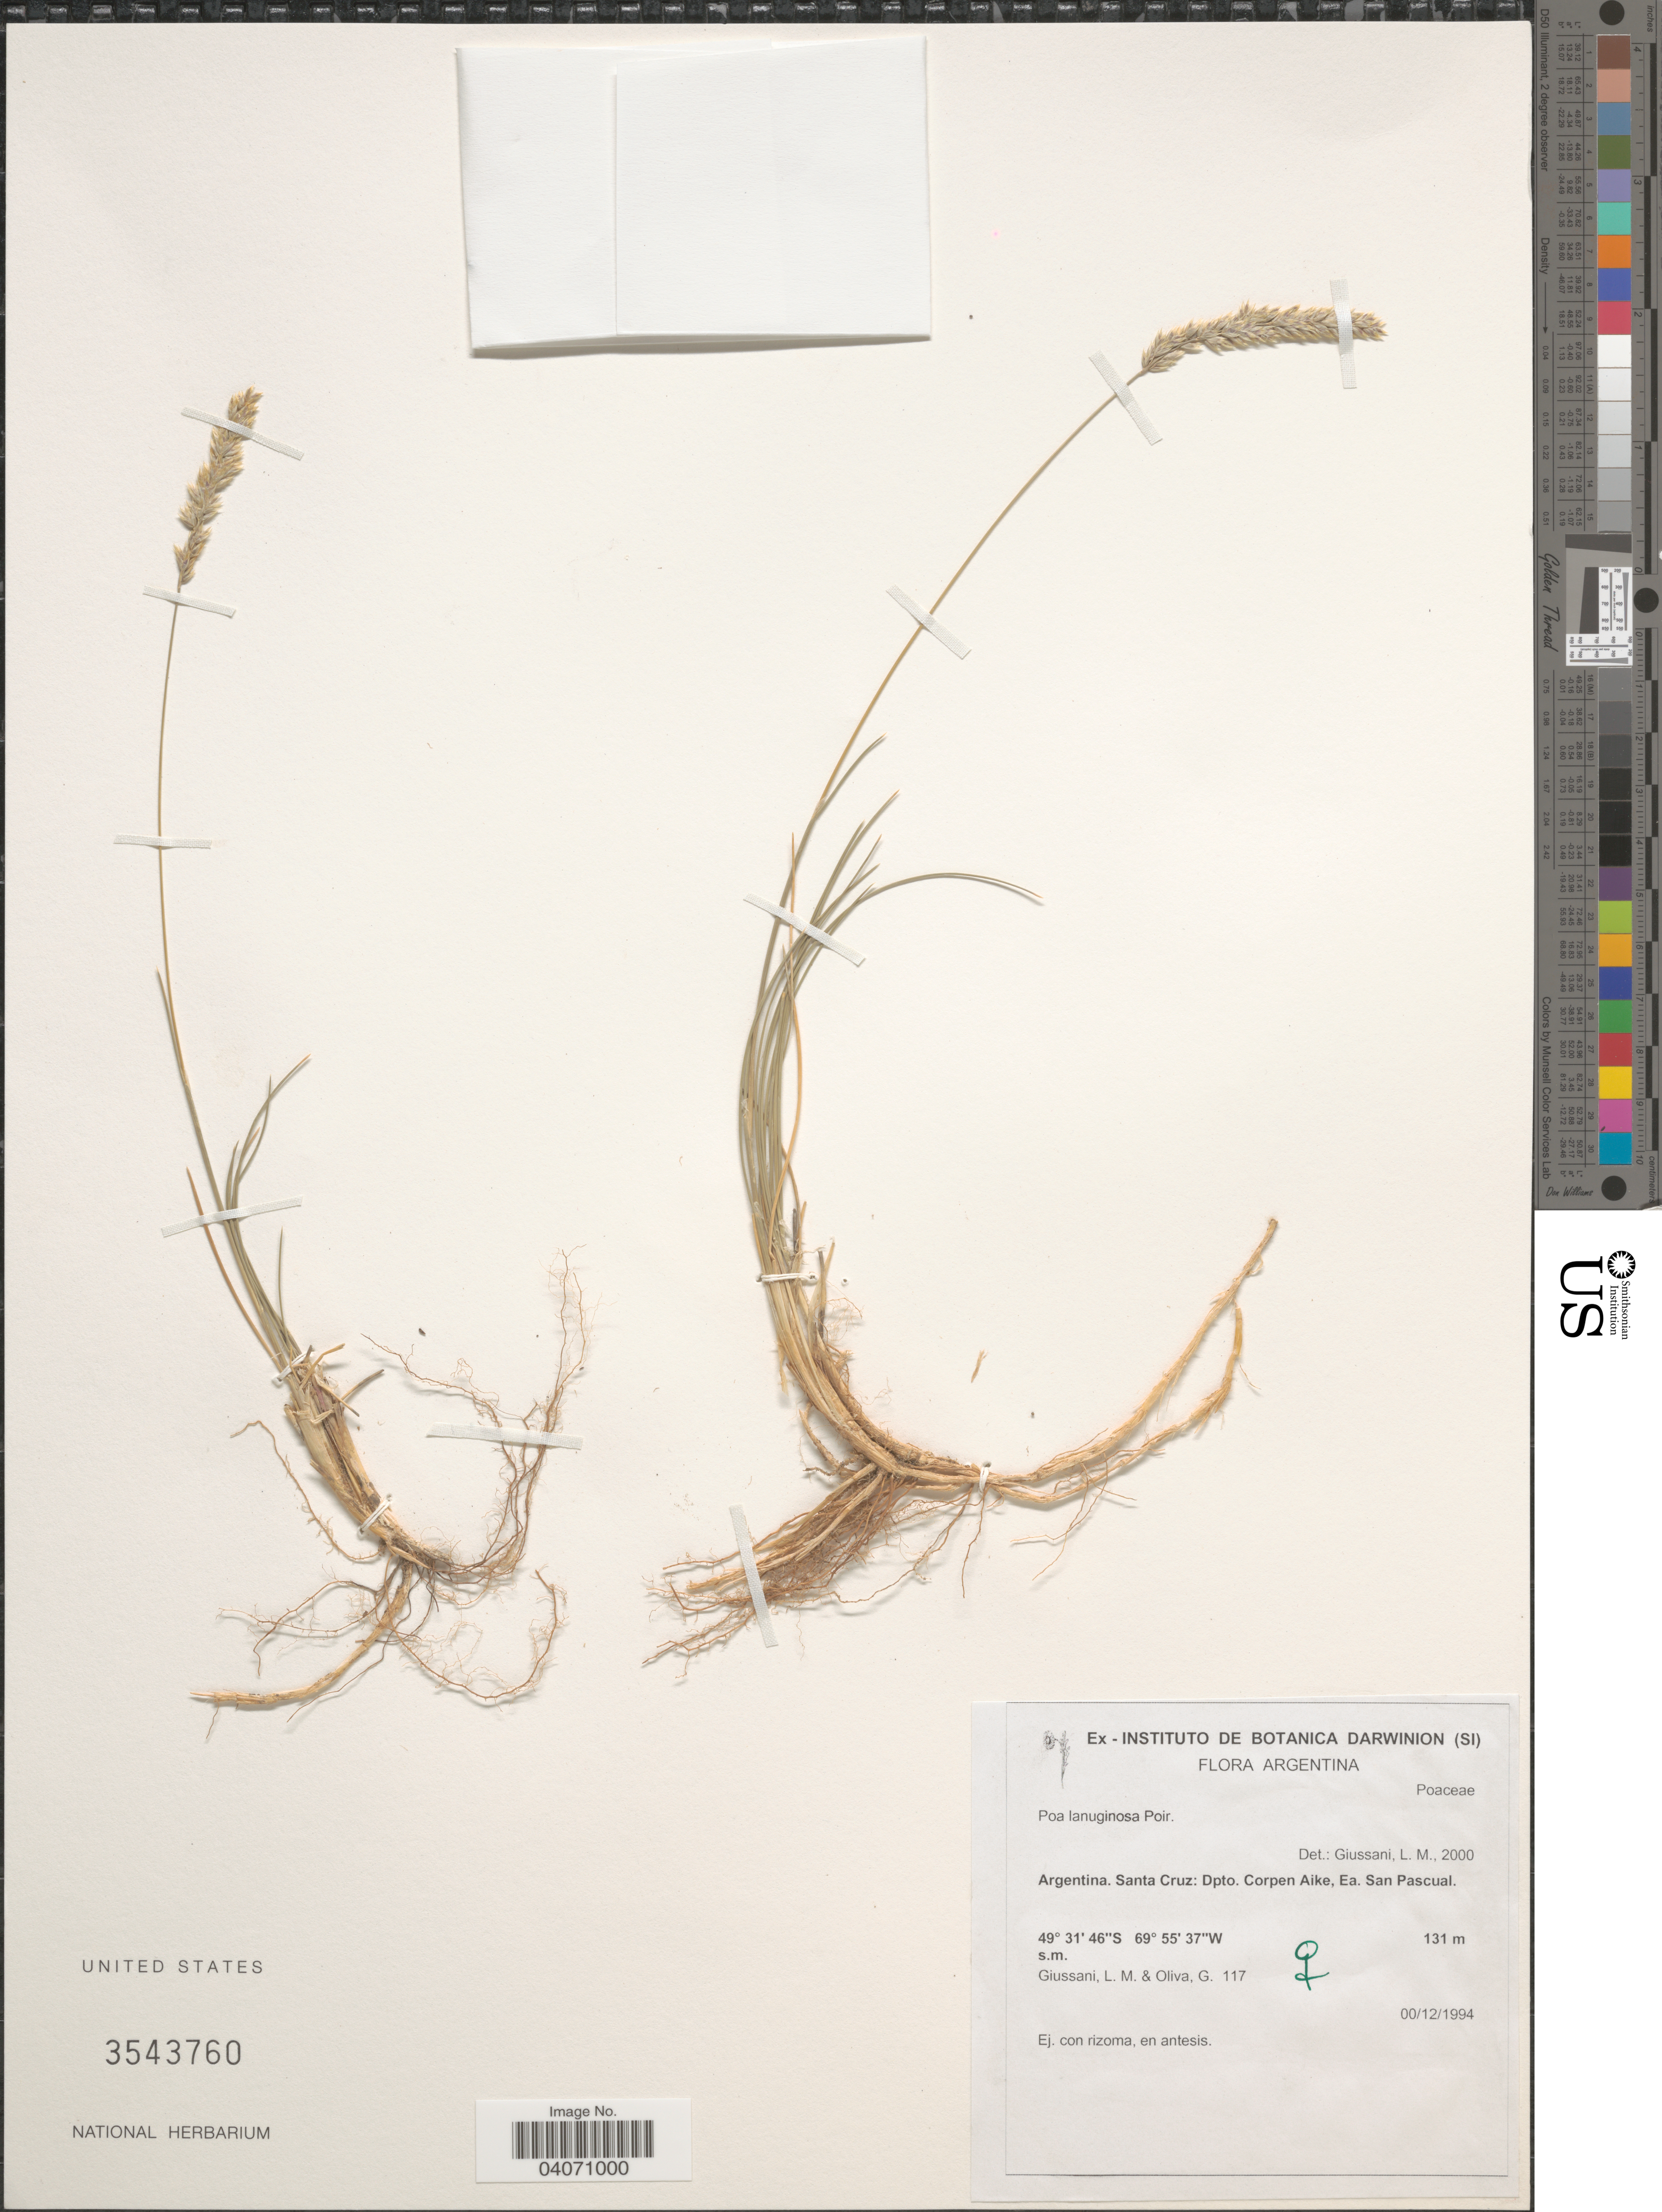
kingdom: Plantae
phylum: Tracheophyta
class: Liliopsida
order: Poales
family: Poaceae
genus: Poa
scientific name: Poa lanuginosa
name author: Poir.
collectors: L. Giussani & G. Oliva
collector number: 117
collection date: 1994-12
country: Argentina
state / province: Santa Cruz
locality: Dpto. Corpen Aike, Ea. San Pascual.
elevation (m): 131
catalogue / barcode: US 3543760